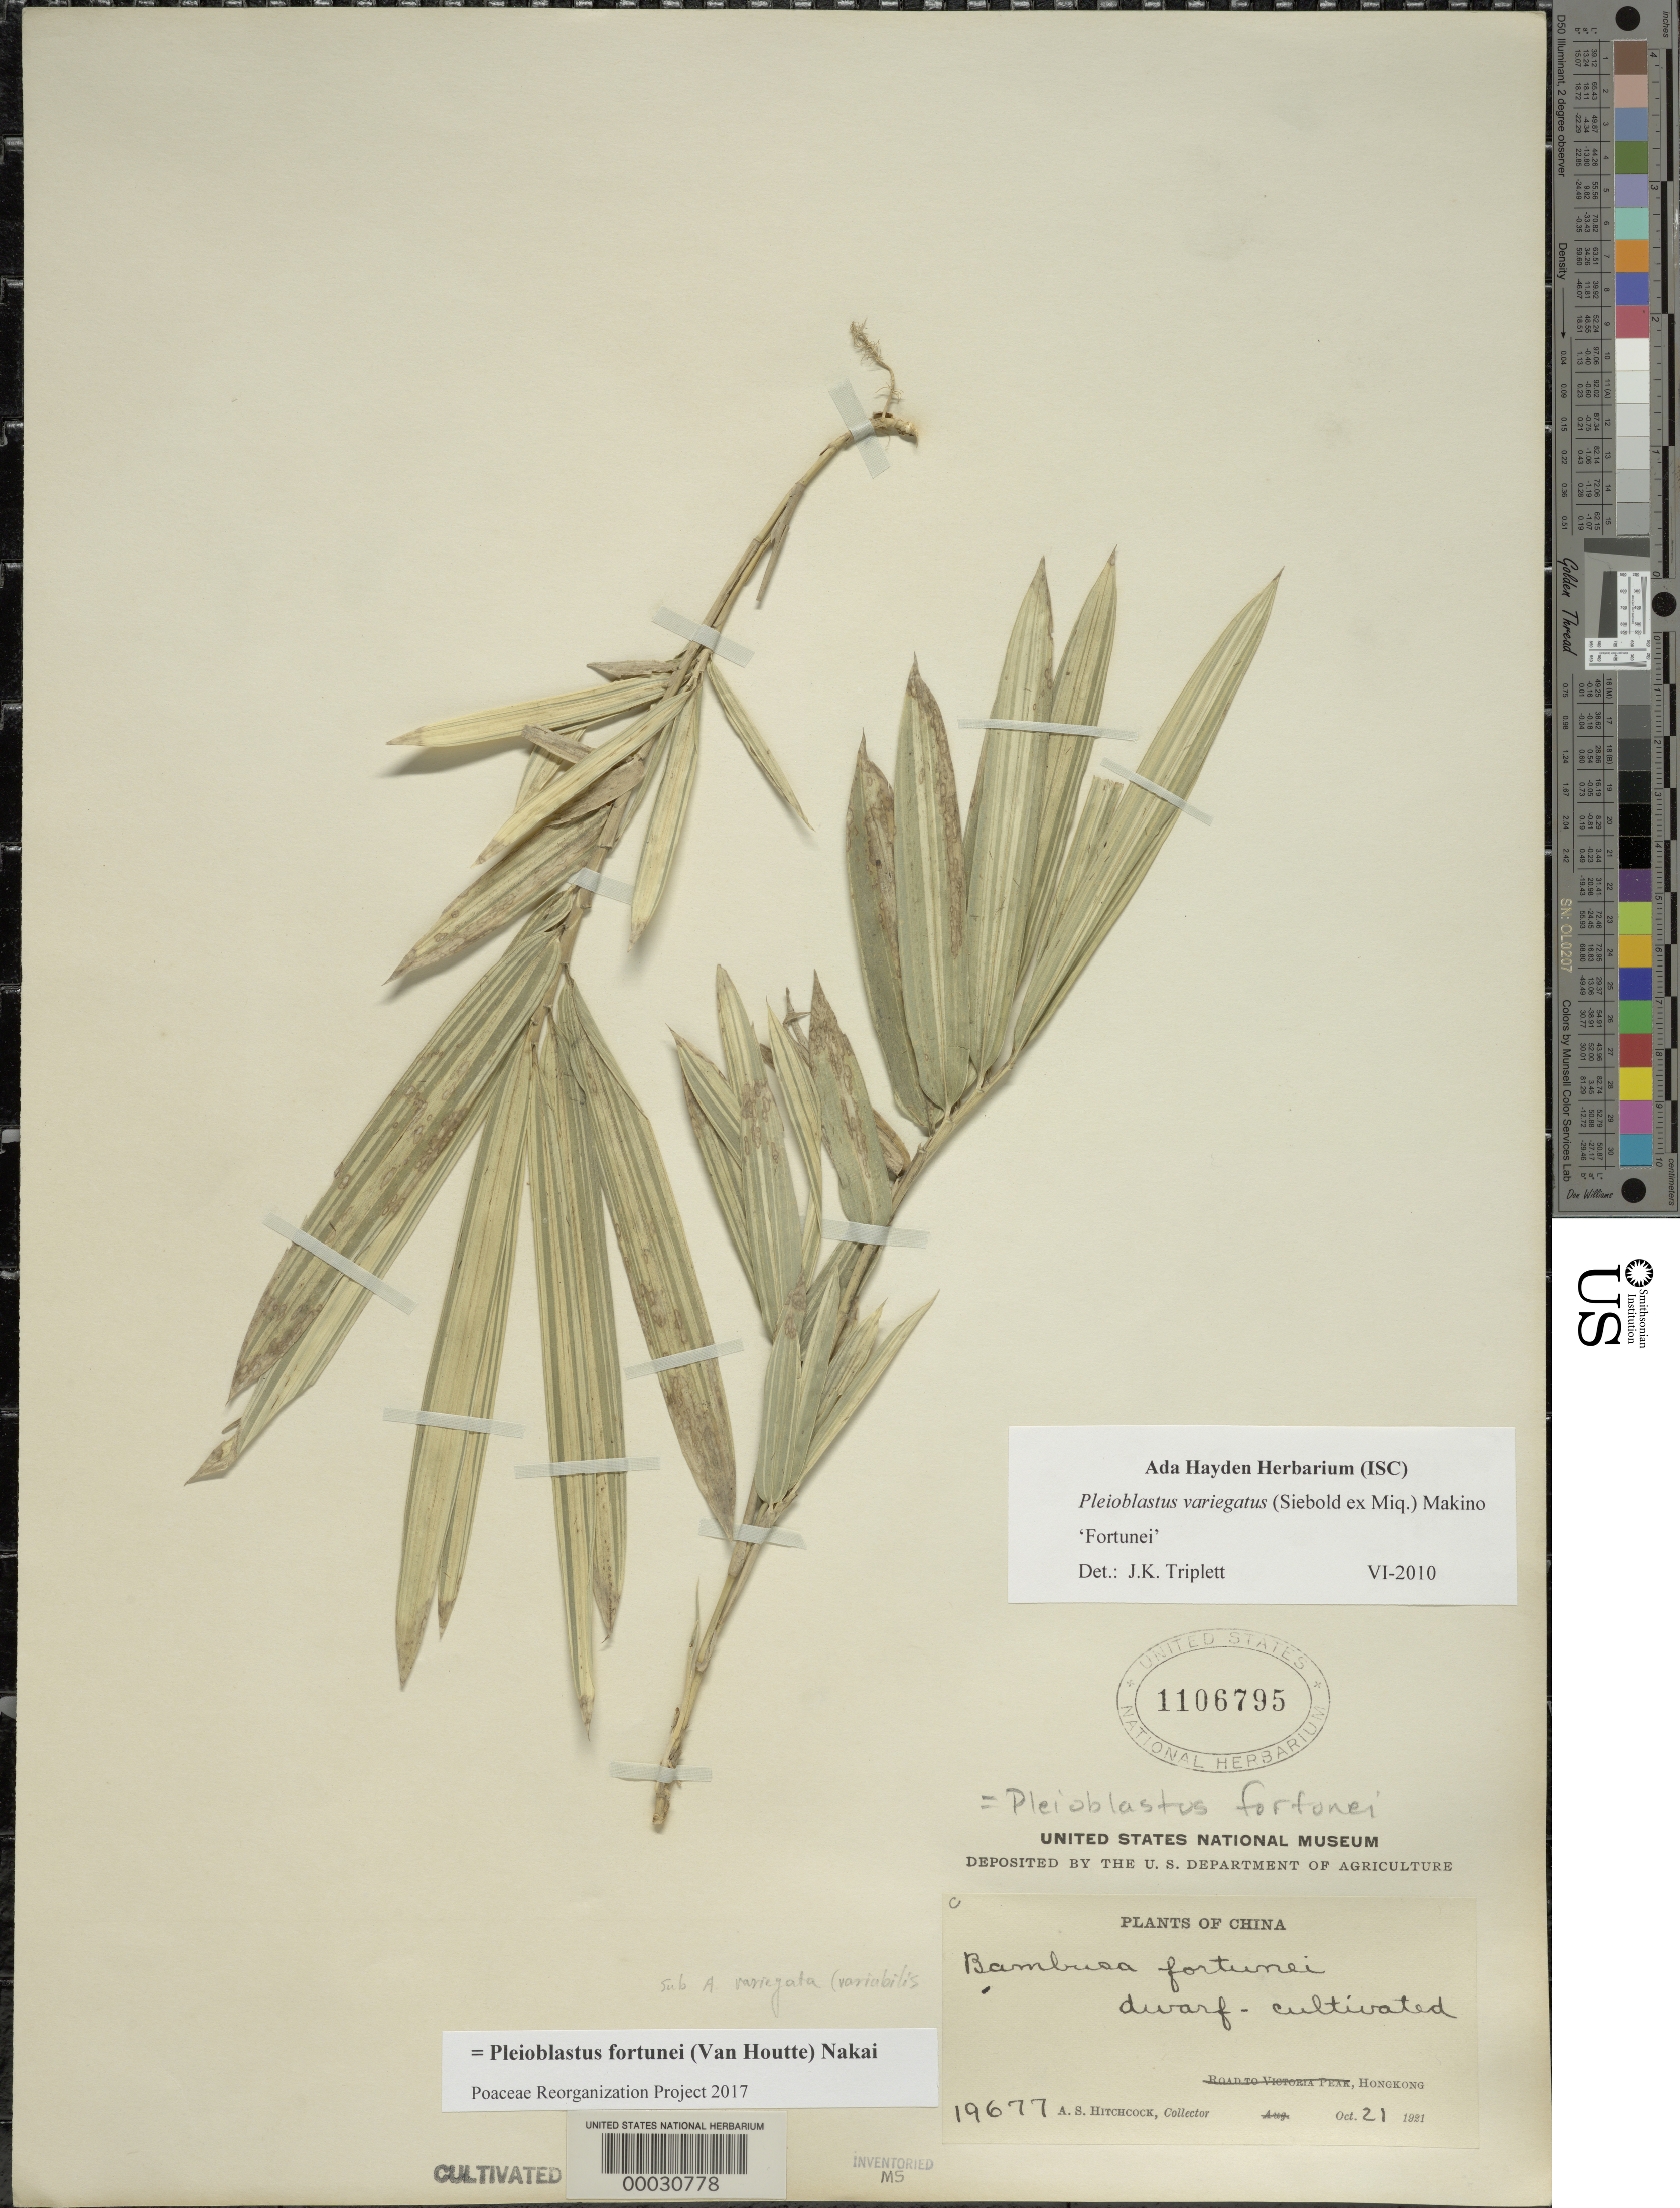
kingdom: Plantae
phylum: Tracheophyta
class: Liliopsida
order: Poales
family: Poaceae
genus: Pleioblastus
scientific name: Pleioblastus fortunei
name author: (Van Houtte) Nakai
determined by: Poaceae Reorganization Project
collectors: A. S. Hitchcock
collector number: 19677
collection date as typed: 21 Oct 1921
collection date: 1921-10-21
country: China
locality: Hong kong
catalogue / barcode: US 1106795